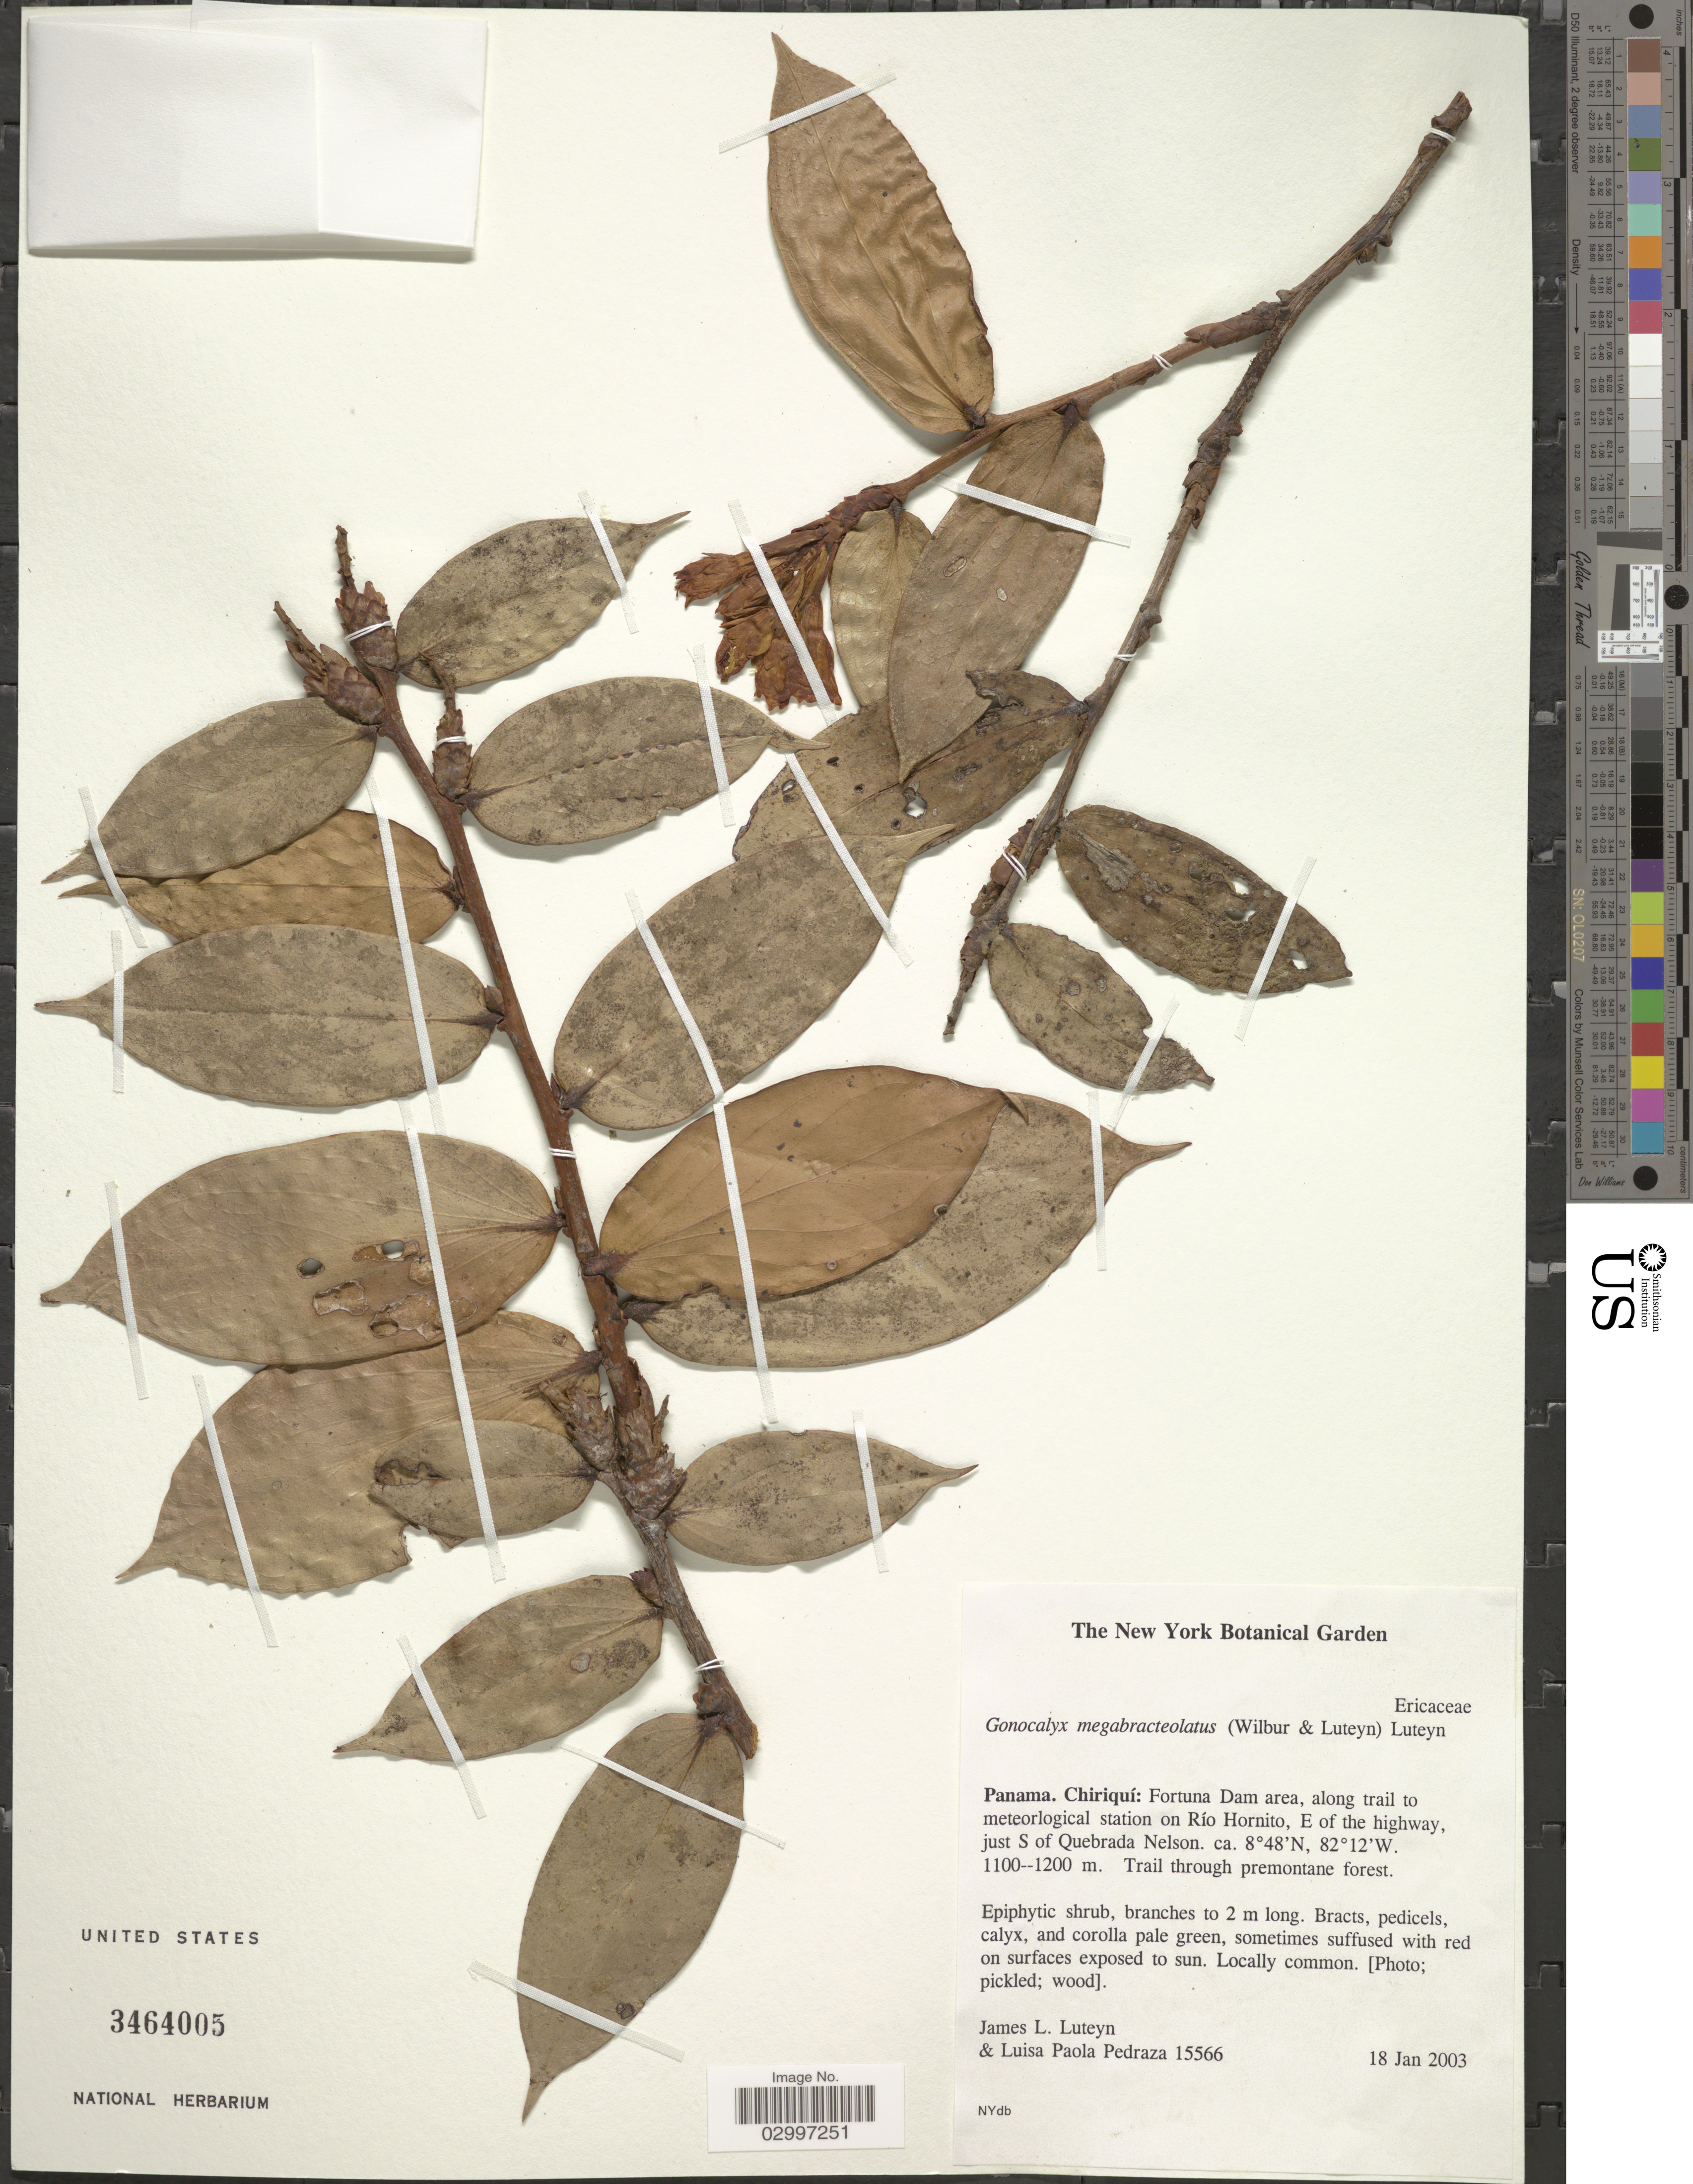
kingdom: Plantae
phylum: Tracheophyta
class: Magnoliopsida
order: Ericales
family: Ericaceae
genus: Gonocalyx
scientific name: Gonocalyx megabracteolatus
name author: (Wilbur & Luteyn) Luteyn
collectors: J. Luteyn & P. Pedraza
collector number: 15566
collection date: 2003-01-18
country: Panama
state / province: Chiriqui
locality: Fortuna Dam area, along trail to meteorlogical station on Río Hornito, E of the highway, just S of Quebrada Nelson.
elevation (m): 1100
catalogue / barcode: US 3464005